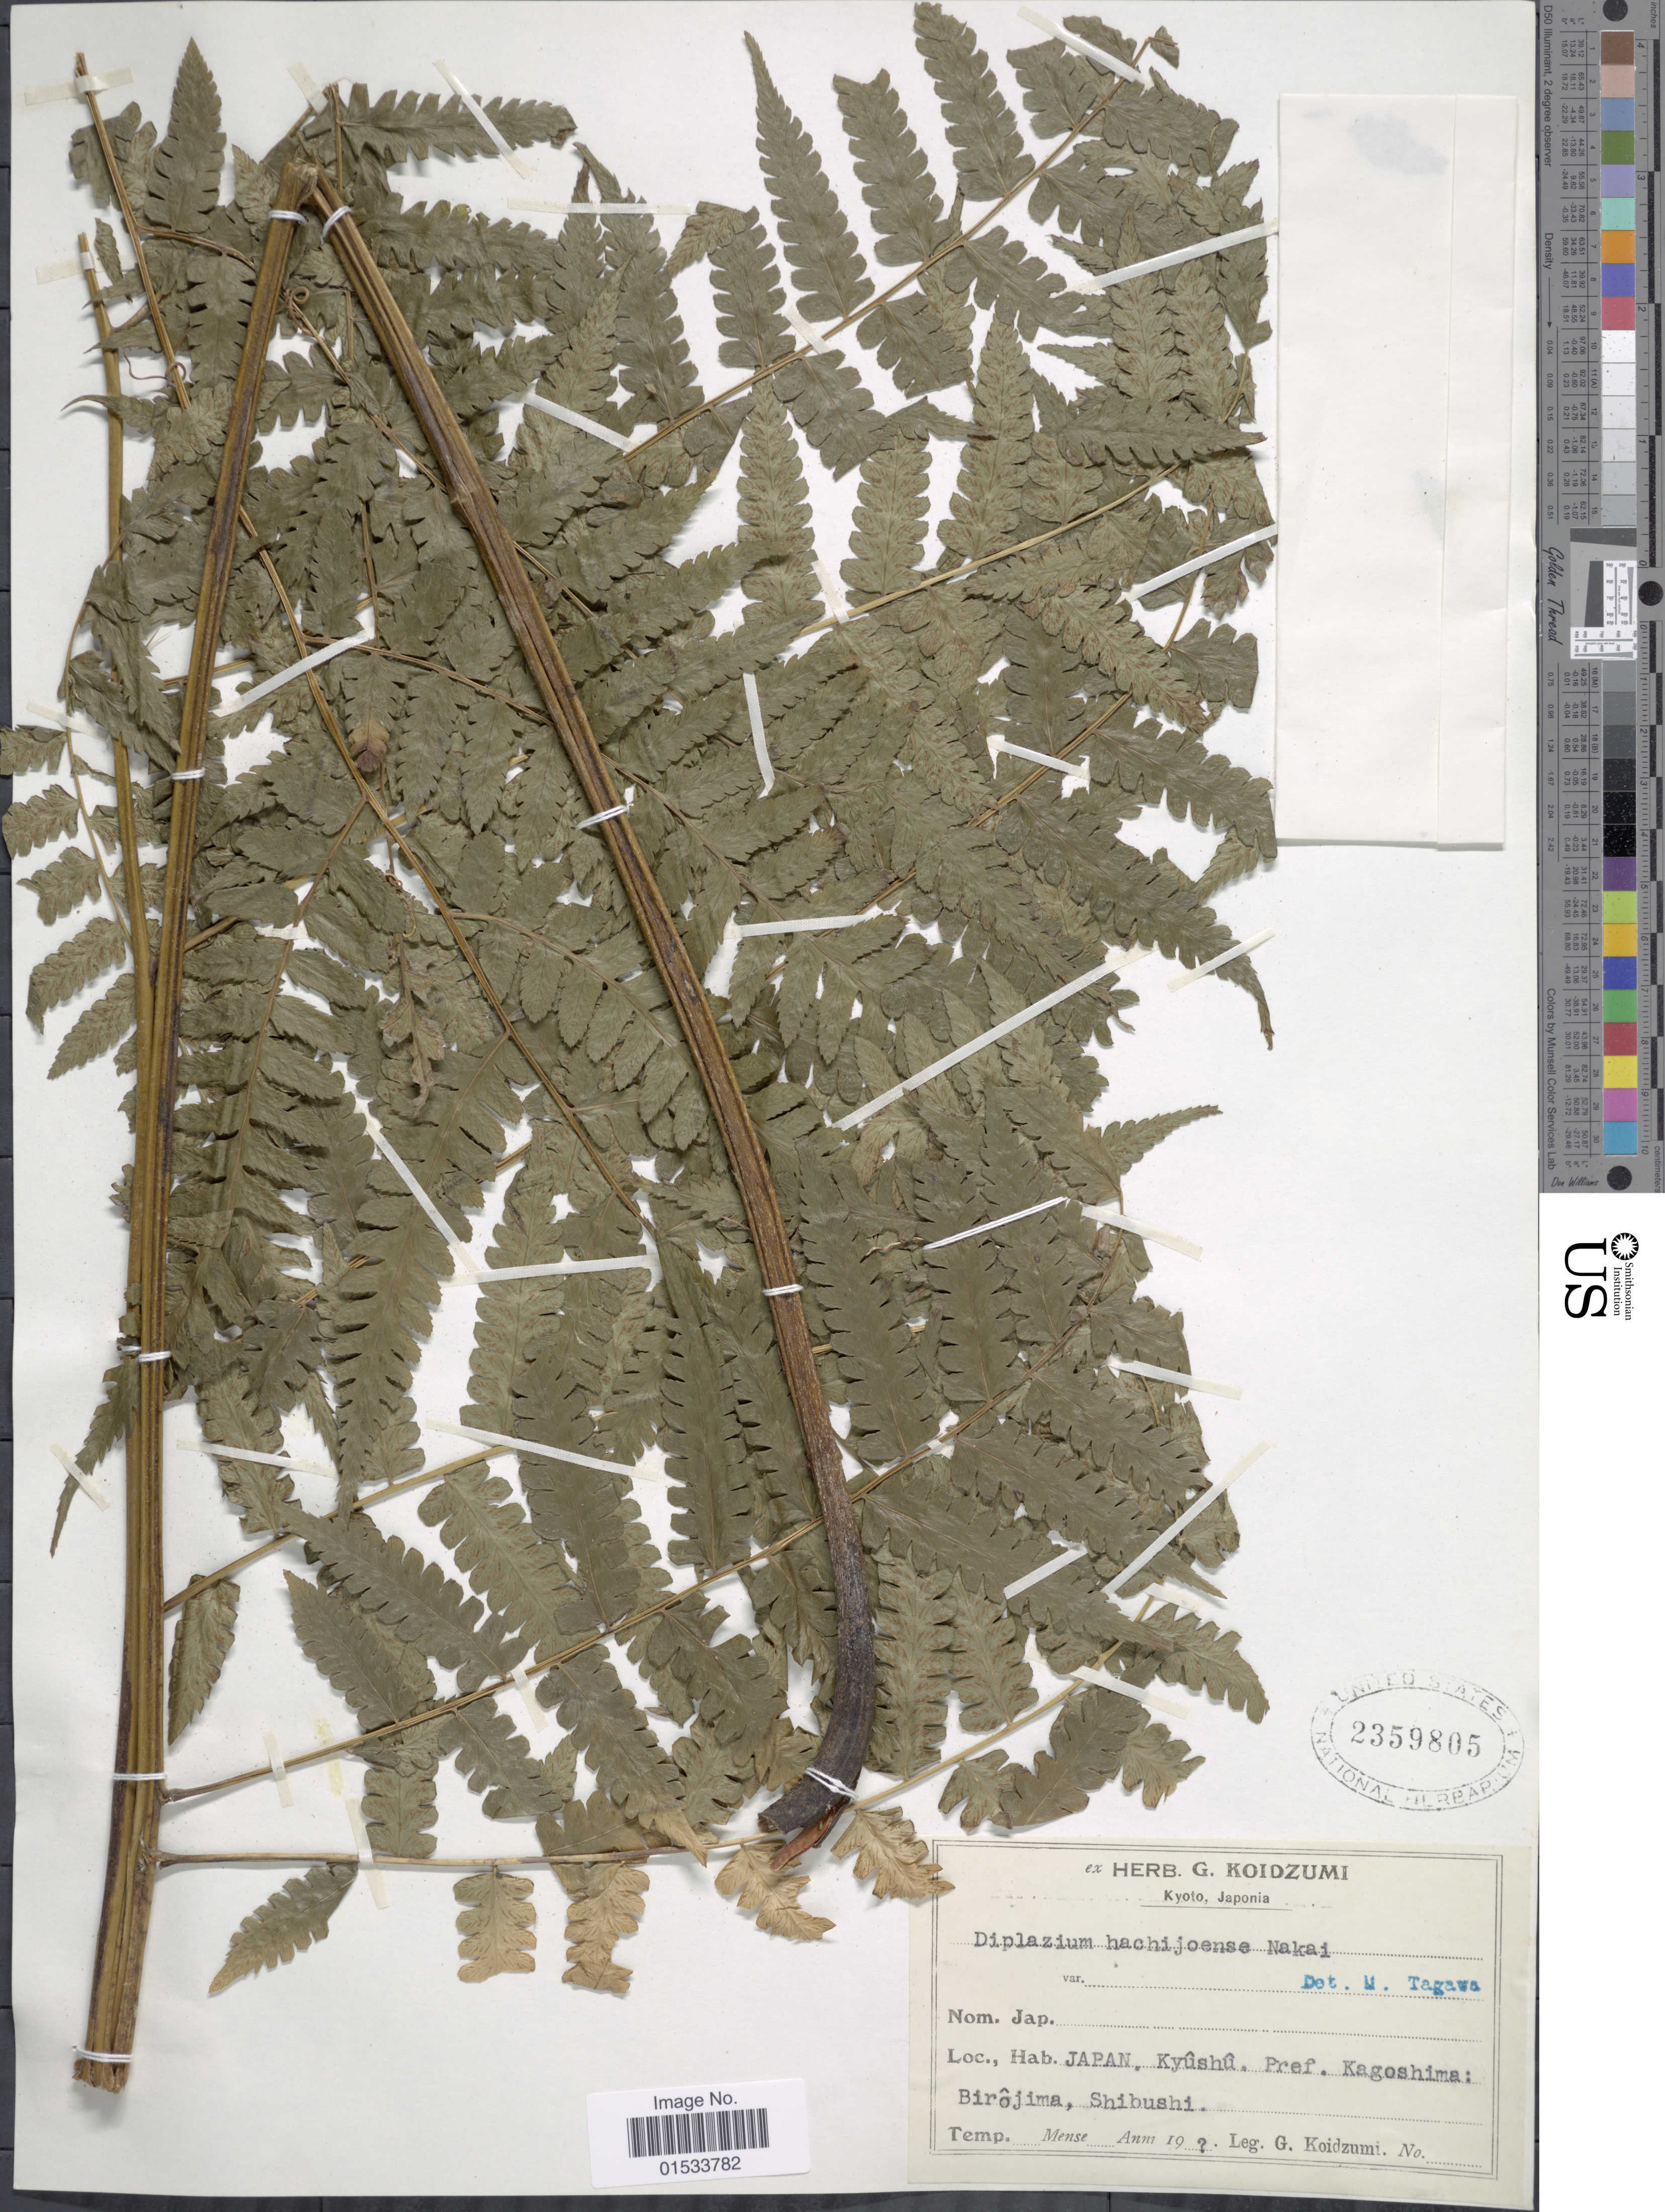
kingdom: Plantae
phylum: Tracheophyta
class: Polypodiopsida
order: Polypodiales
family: Athyriaceae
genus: Diplazium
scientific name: Diplazium hachijoense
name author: Nakai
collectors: G. Koidzumi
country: Japan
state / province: Kagosima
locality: Kyûshû, Birôjima, Shibushi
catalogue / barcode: US 2359805